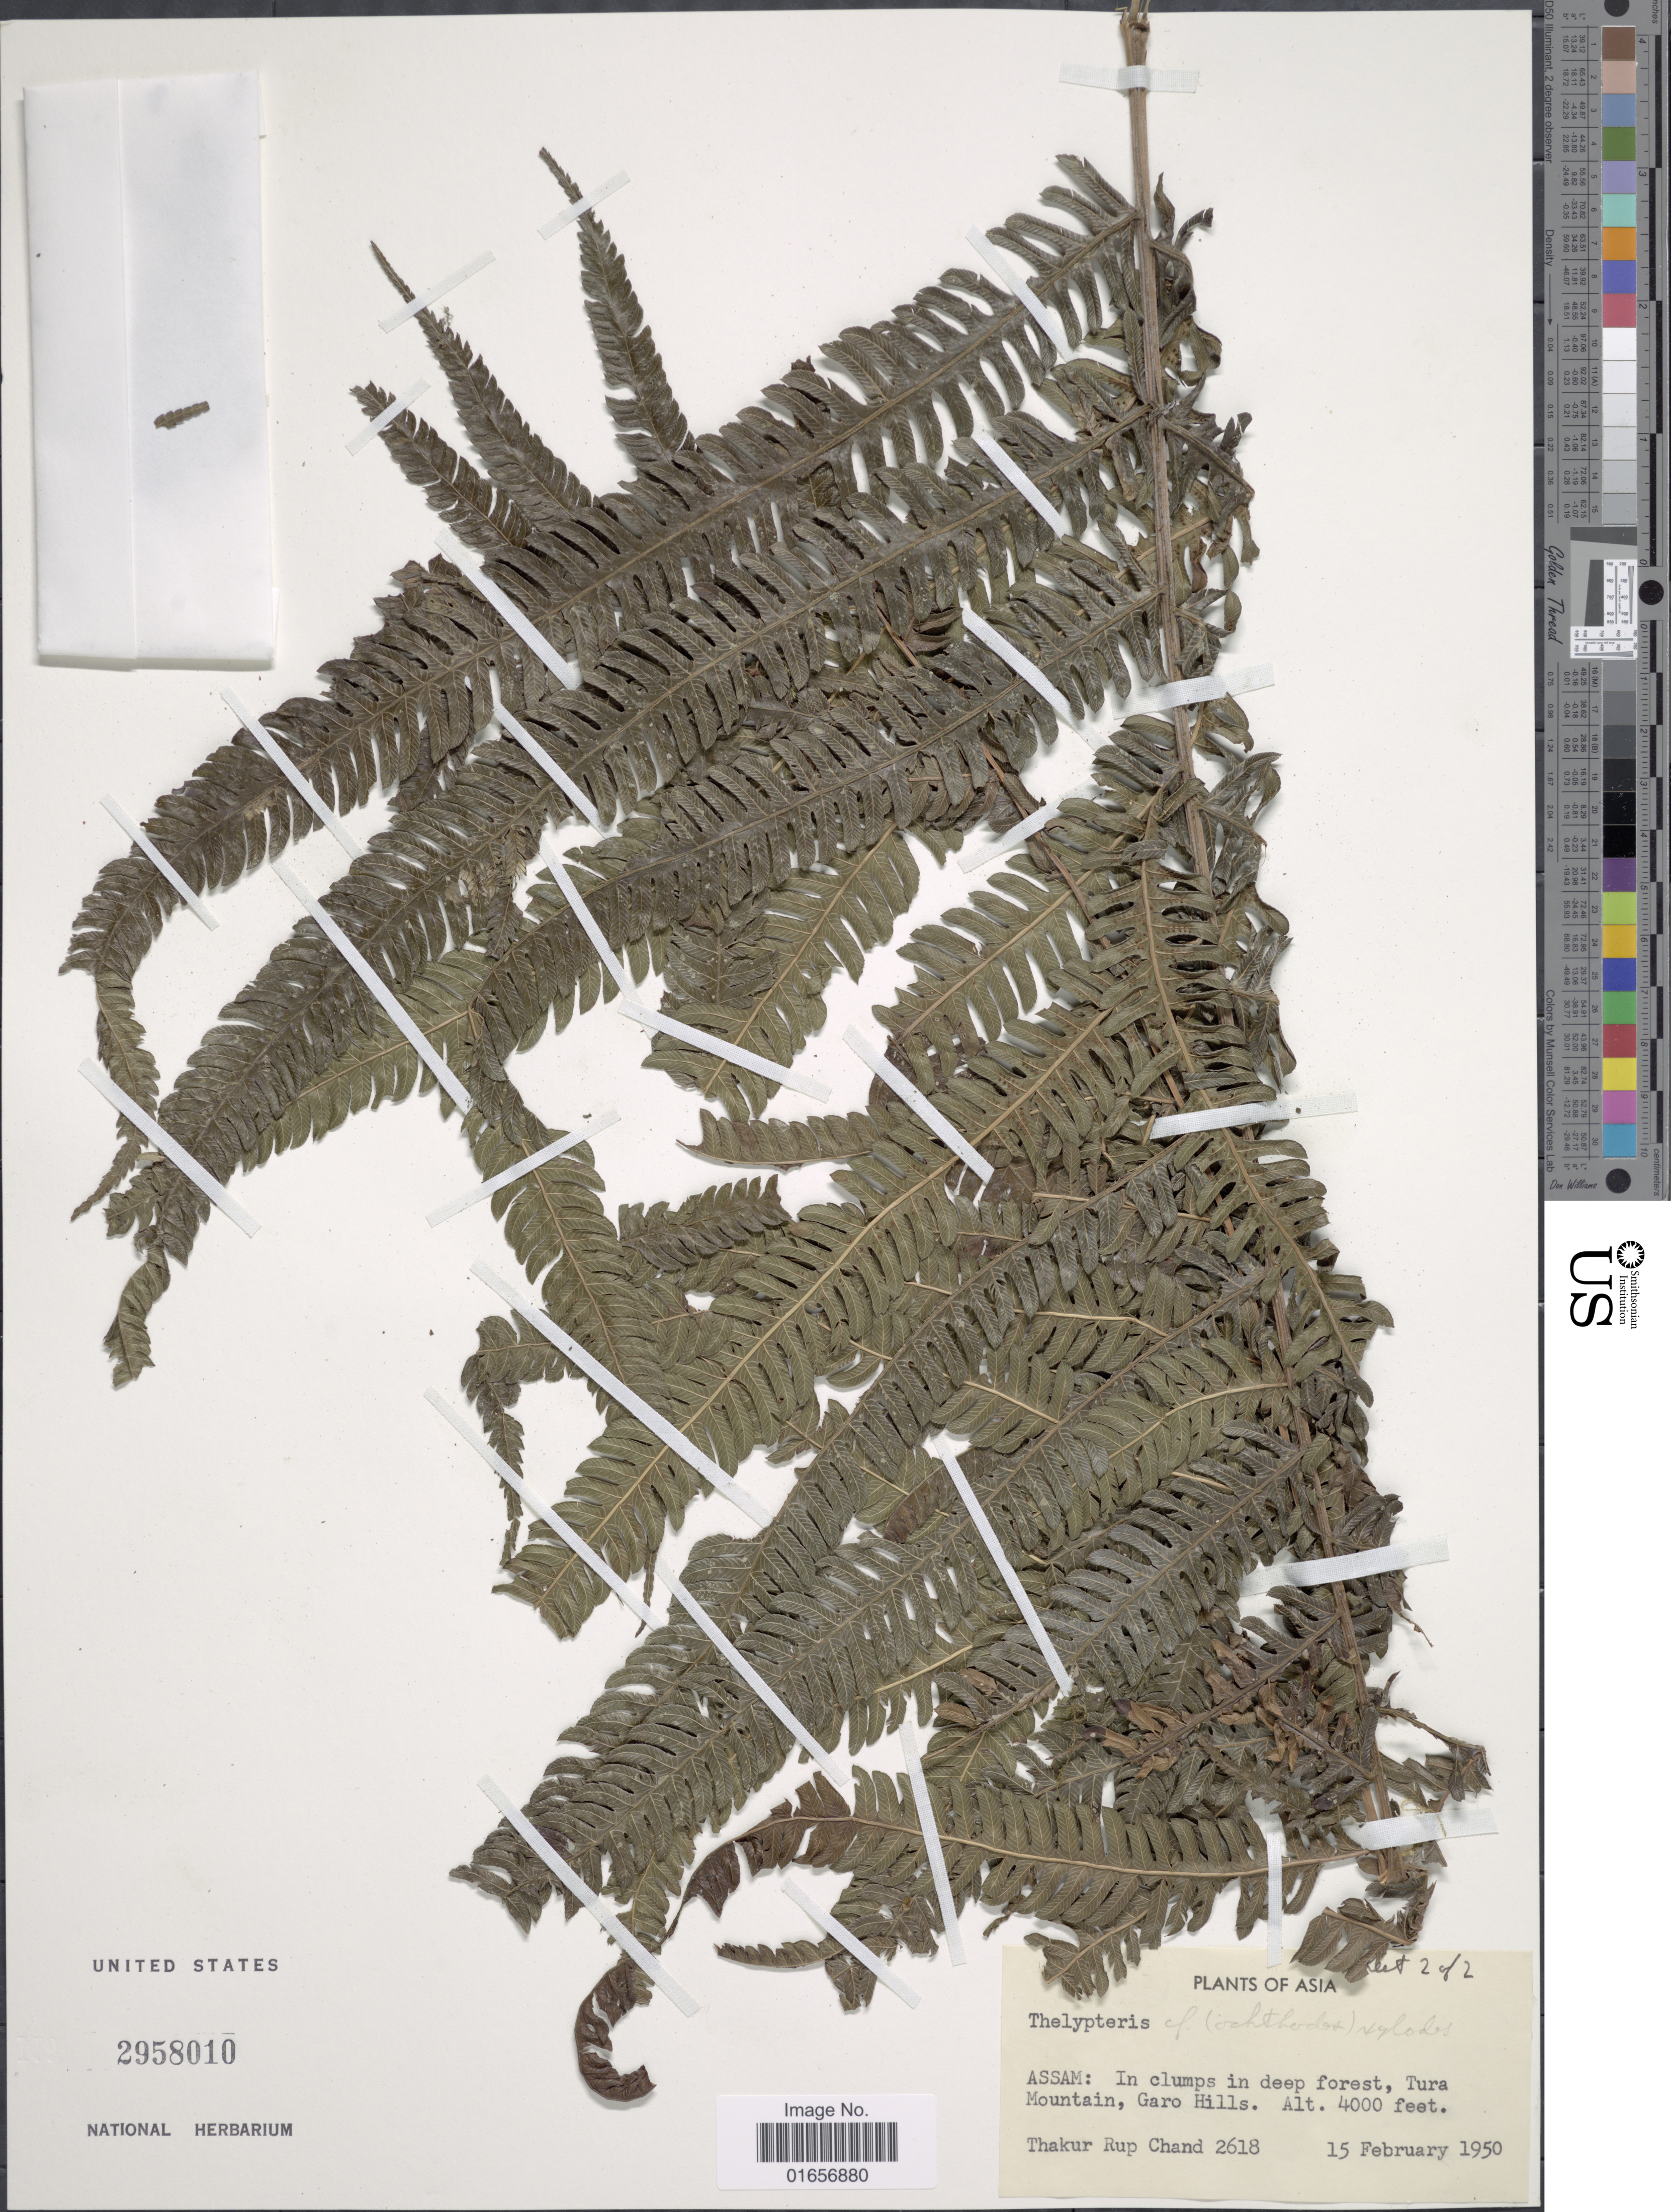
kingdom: Plantae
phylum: Tracheophyta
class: Polypodiopsida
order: Polypodiales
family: Thelypteridaceae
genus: Pseudocyclosorus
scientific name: Pseudocyclosorus tylodes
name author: (Kunze) Ching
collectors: T. R. Chand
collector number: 2618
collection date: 1950-02-15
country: India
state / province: Meghalaya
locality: Assam: Tura Mountain, Garo Hills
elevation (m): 1219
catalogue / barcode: US 2958010